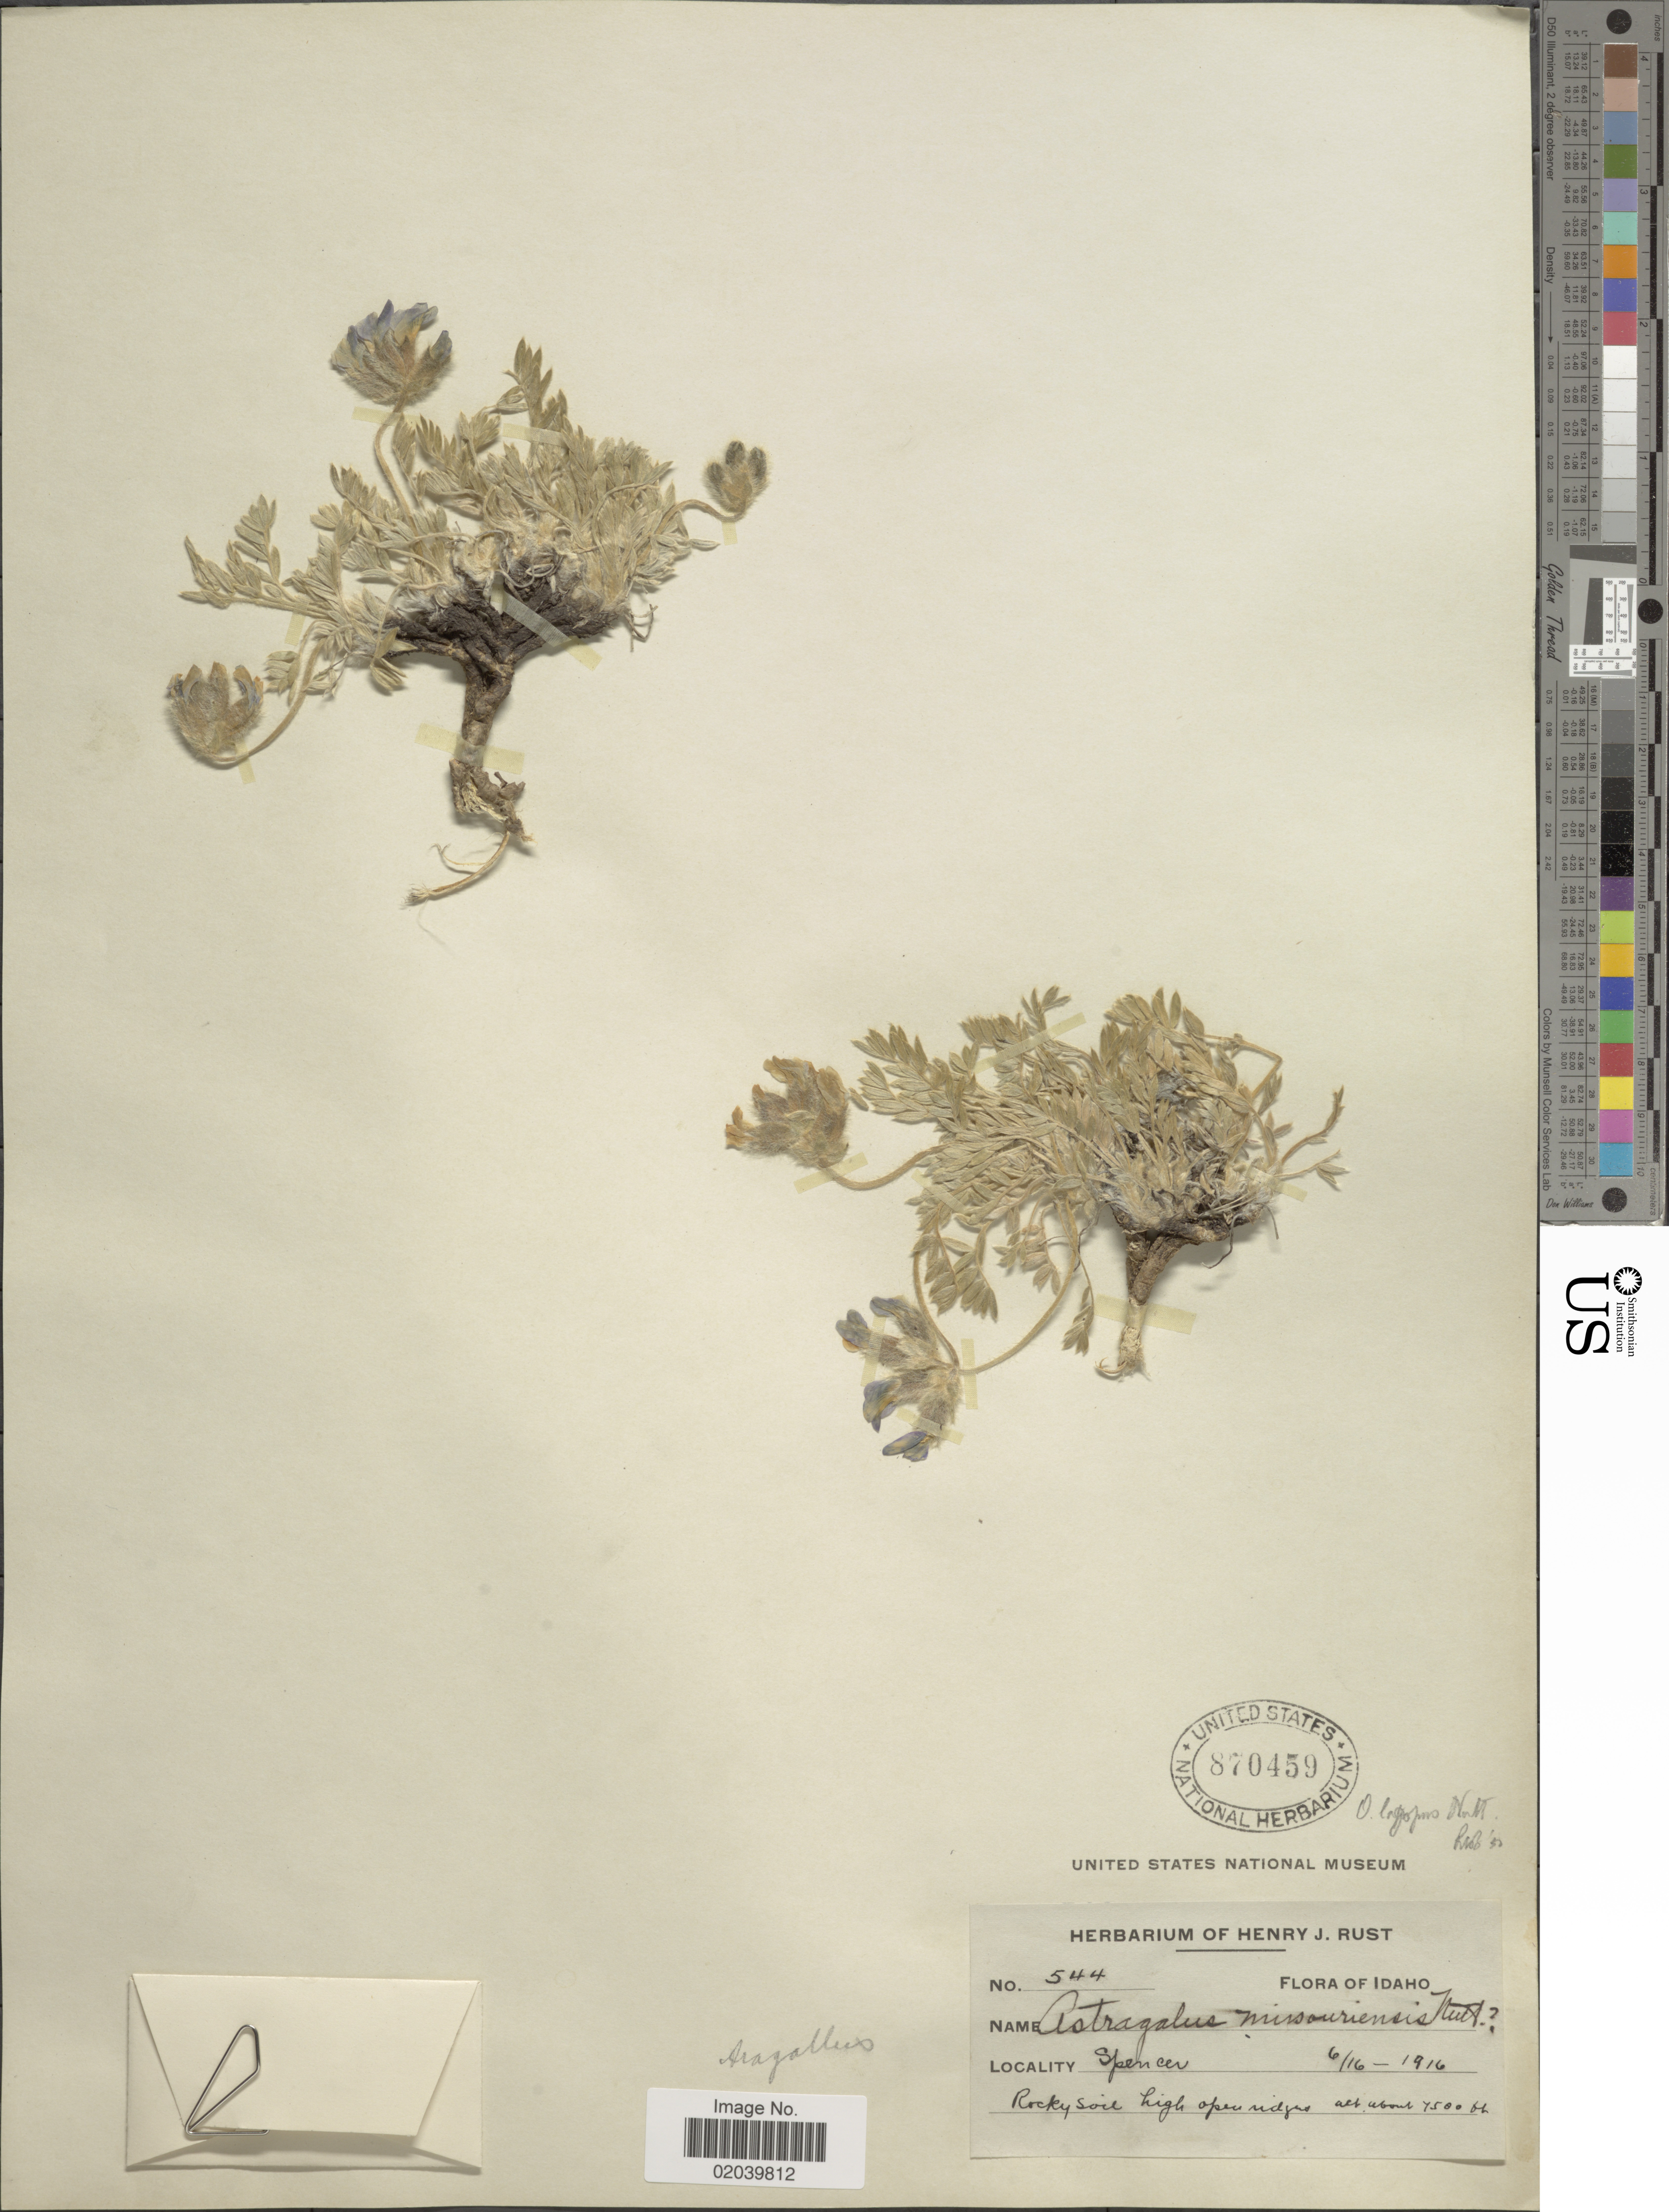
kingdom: Plantae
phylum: Tracheophyta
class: Magnoliopsida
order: Fabales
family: Fabaceae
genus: Oxytropis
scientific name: Oxytropis lagopus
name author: Nutt.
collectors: ex herb. Henry J. Rust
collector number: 544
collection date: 1916-06-16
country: United States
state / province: Idaho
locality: Spencer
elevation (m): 2286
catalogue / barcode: US 870459